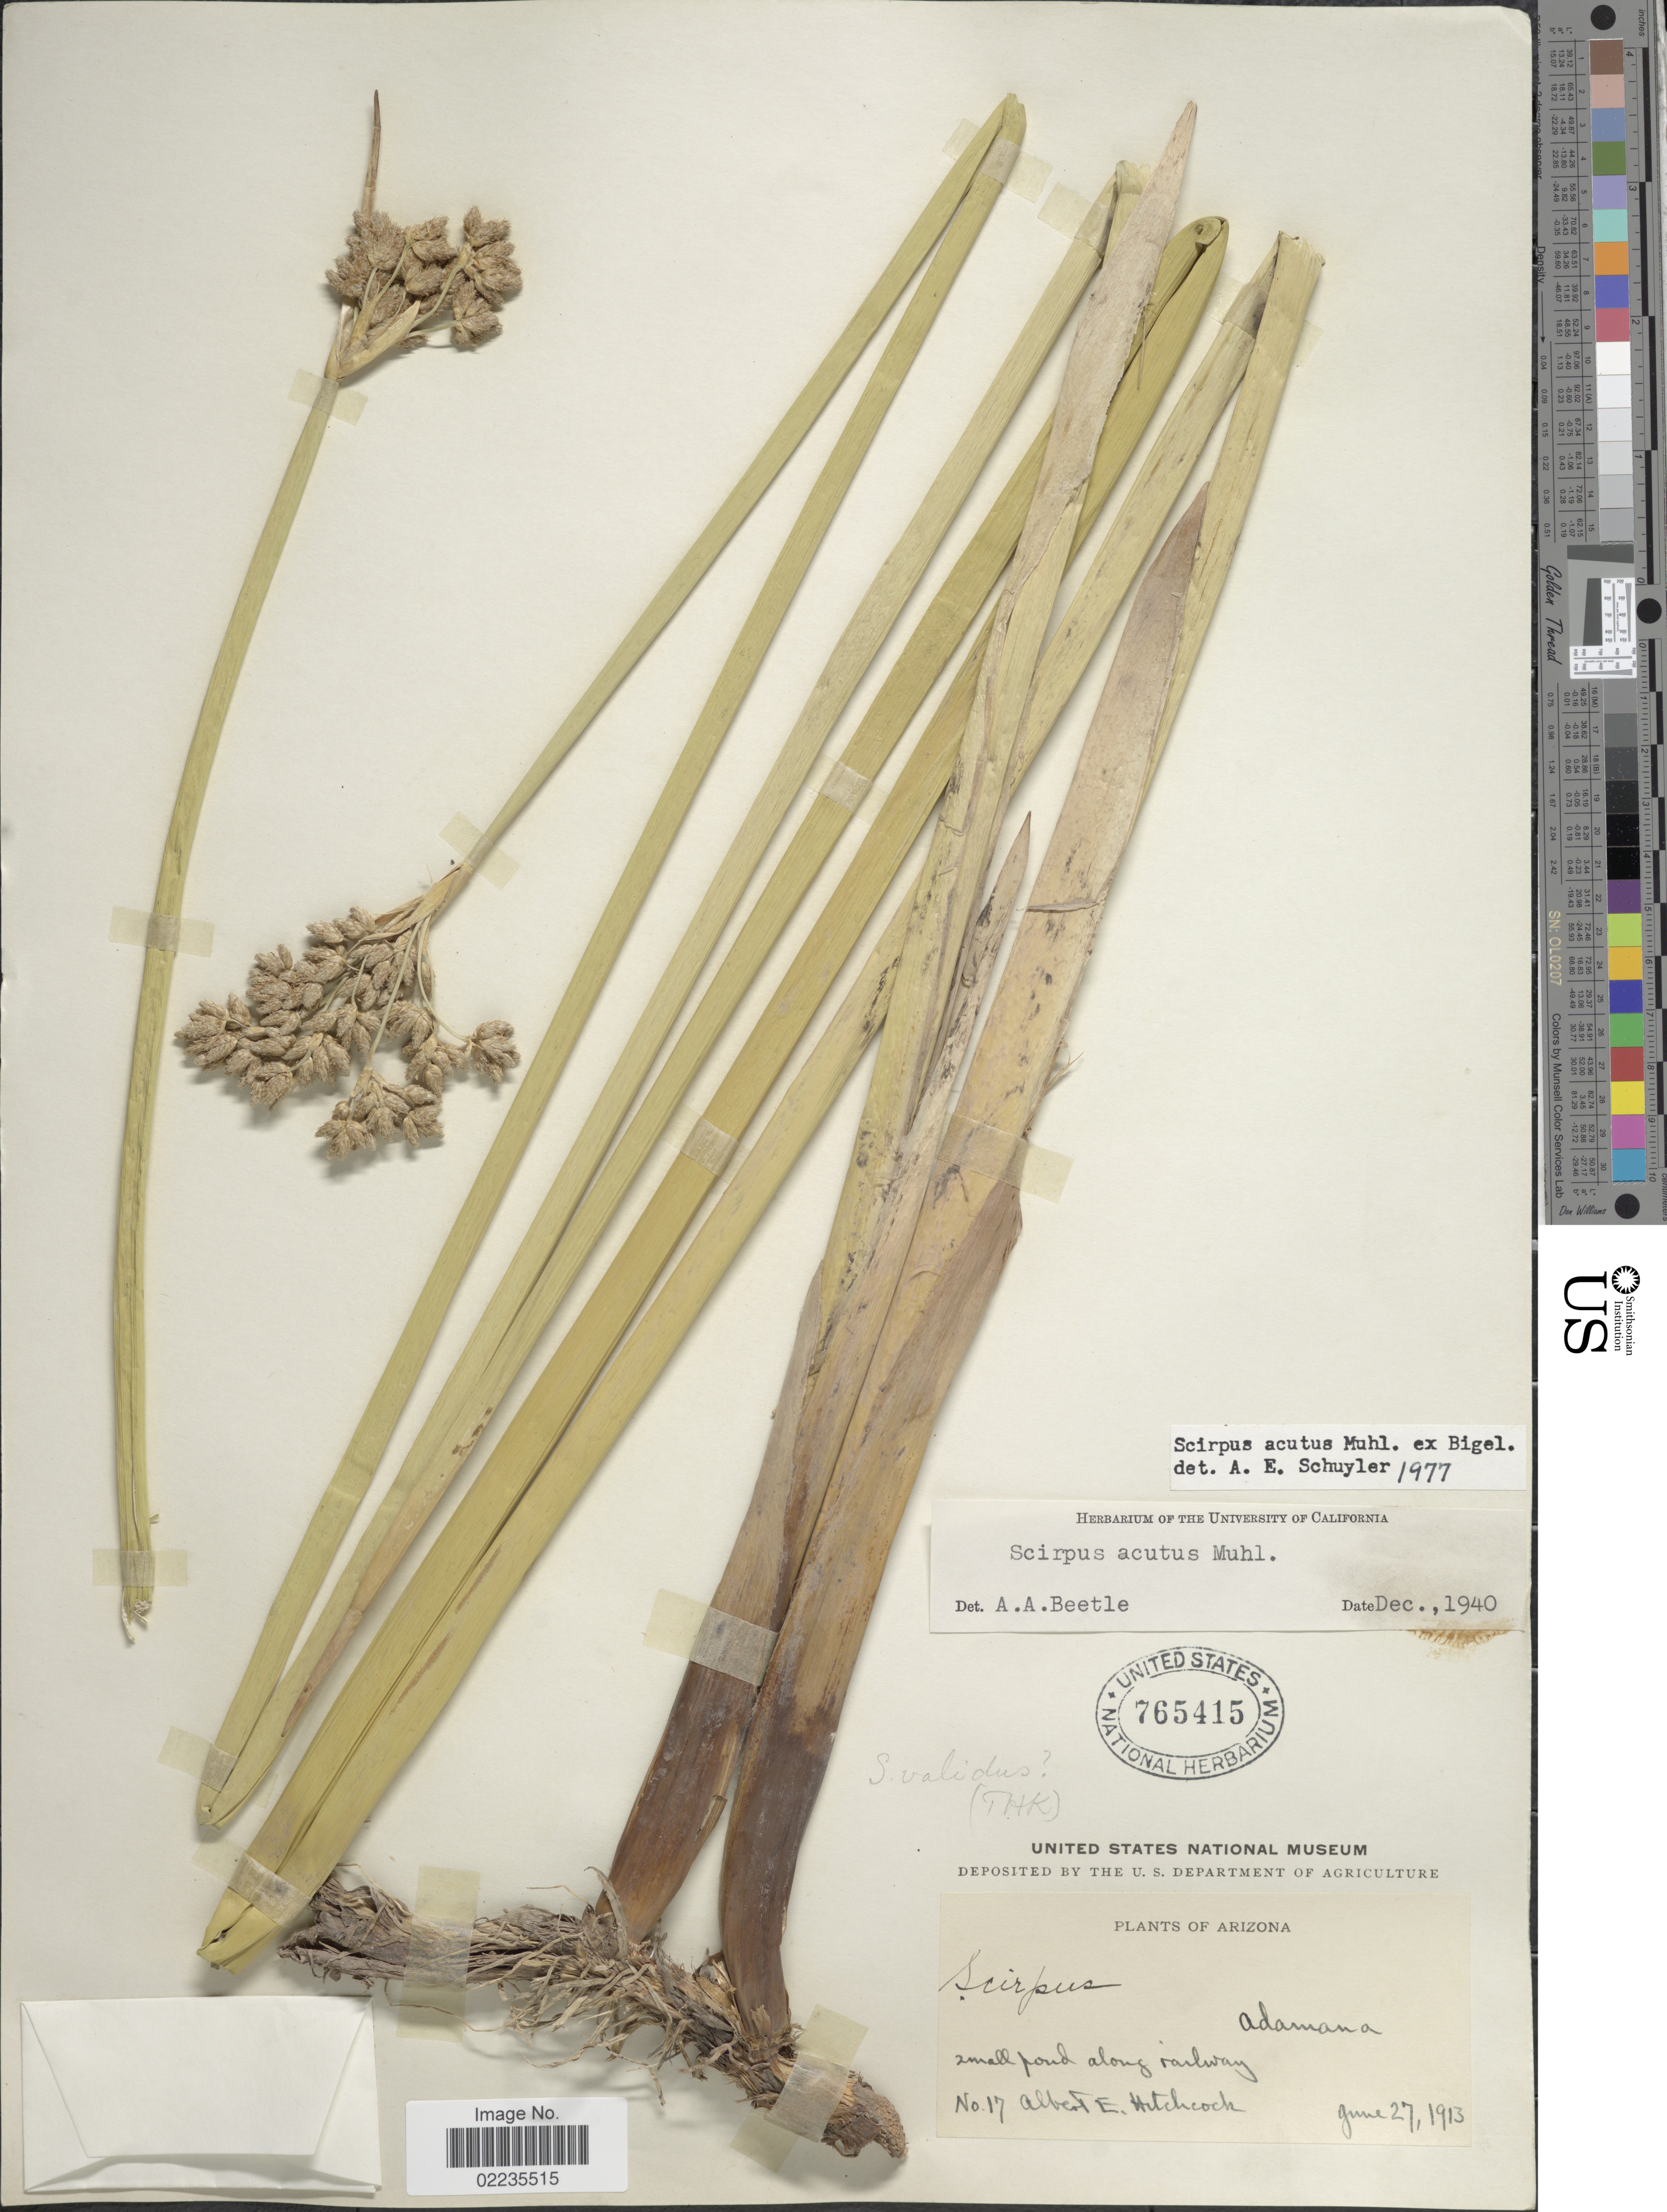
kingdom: Plantae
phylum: Tracheophyta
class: Liliopsida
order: Poales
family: Cyperaceae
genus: Schoenoplectus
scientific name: Schoenoplectus acutus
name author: (Muhl. ex Bigelow) Á. Löve & D. Löve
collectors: A. Hitchcock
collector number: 17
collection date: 1913-06-27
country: United States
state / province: Arizona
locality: Adamana, along railway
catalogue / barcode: US 765415